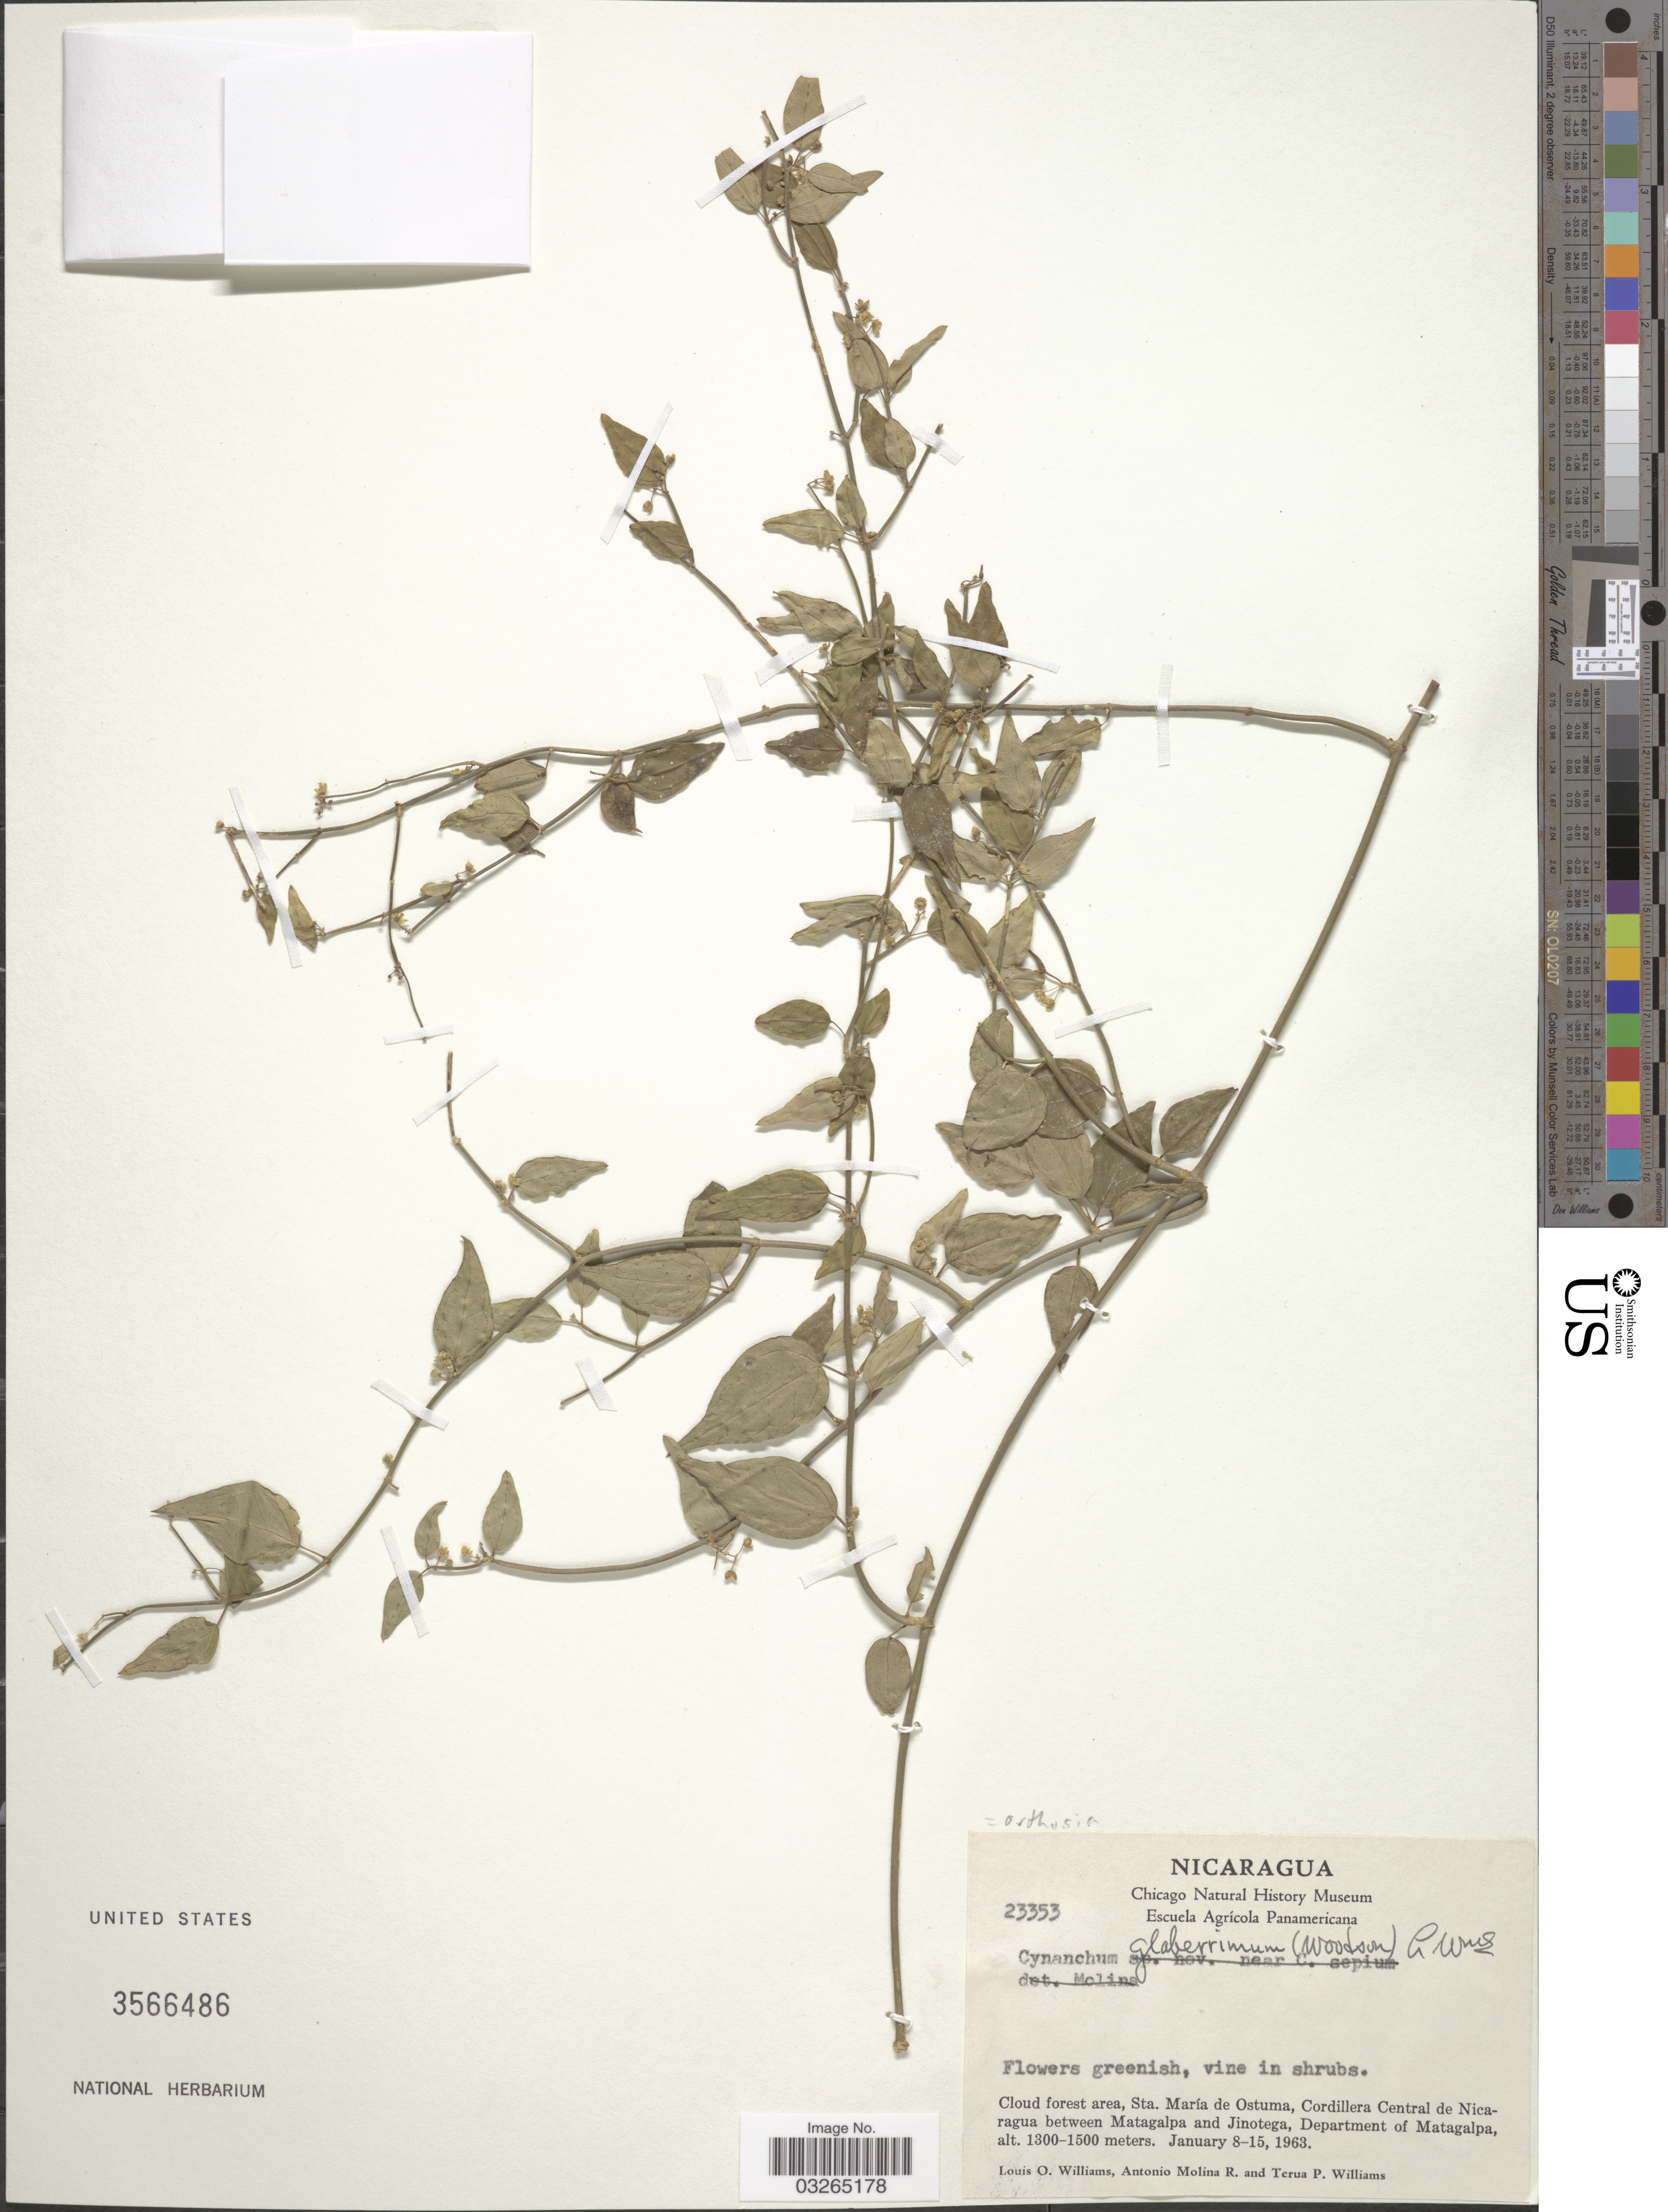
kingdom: Plantae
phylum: Tracheophyta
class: Magnoliopsida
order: Gentianales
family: Apocynaceae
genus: Orthosia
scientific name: Orthosia glaberrima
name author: (Woodson) W.D. Stevens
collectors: L. O. Williams, A. Molina R. & T. Williams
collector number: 23353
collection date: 1963-01-08/1963-01-15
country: Nicaragua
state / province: Matagalpa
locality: Cloud forest area, Sta. Maíra de Ostuma, Cordillera Central de Nicaragua between Matagalpa and Jinotega, Department of Matagalpa.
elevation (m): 1300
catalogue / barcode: US 3566486